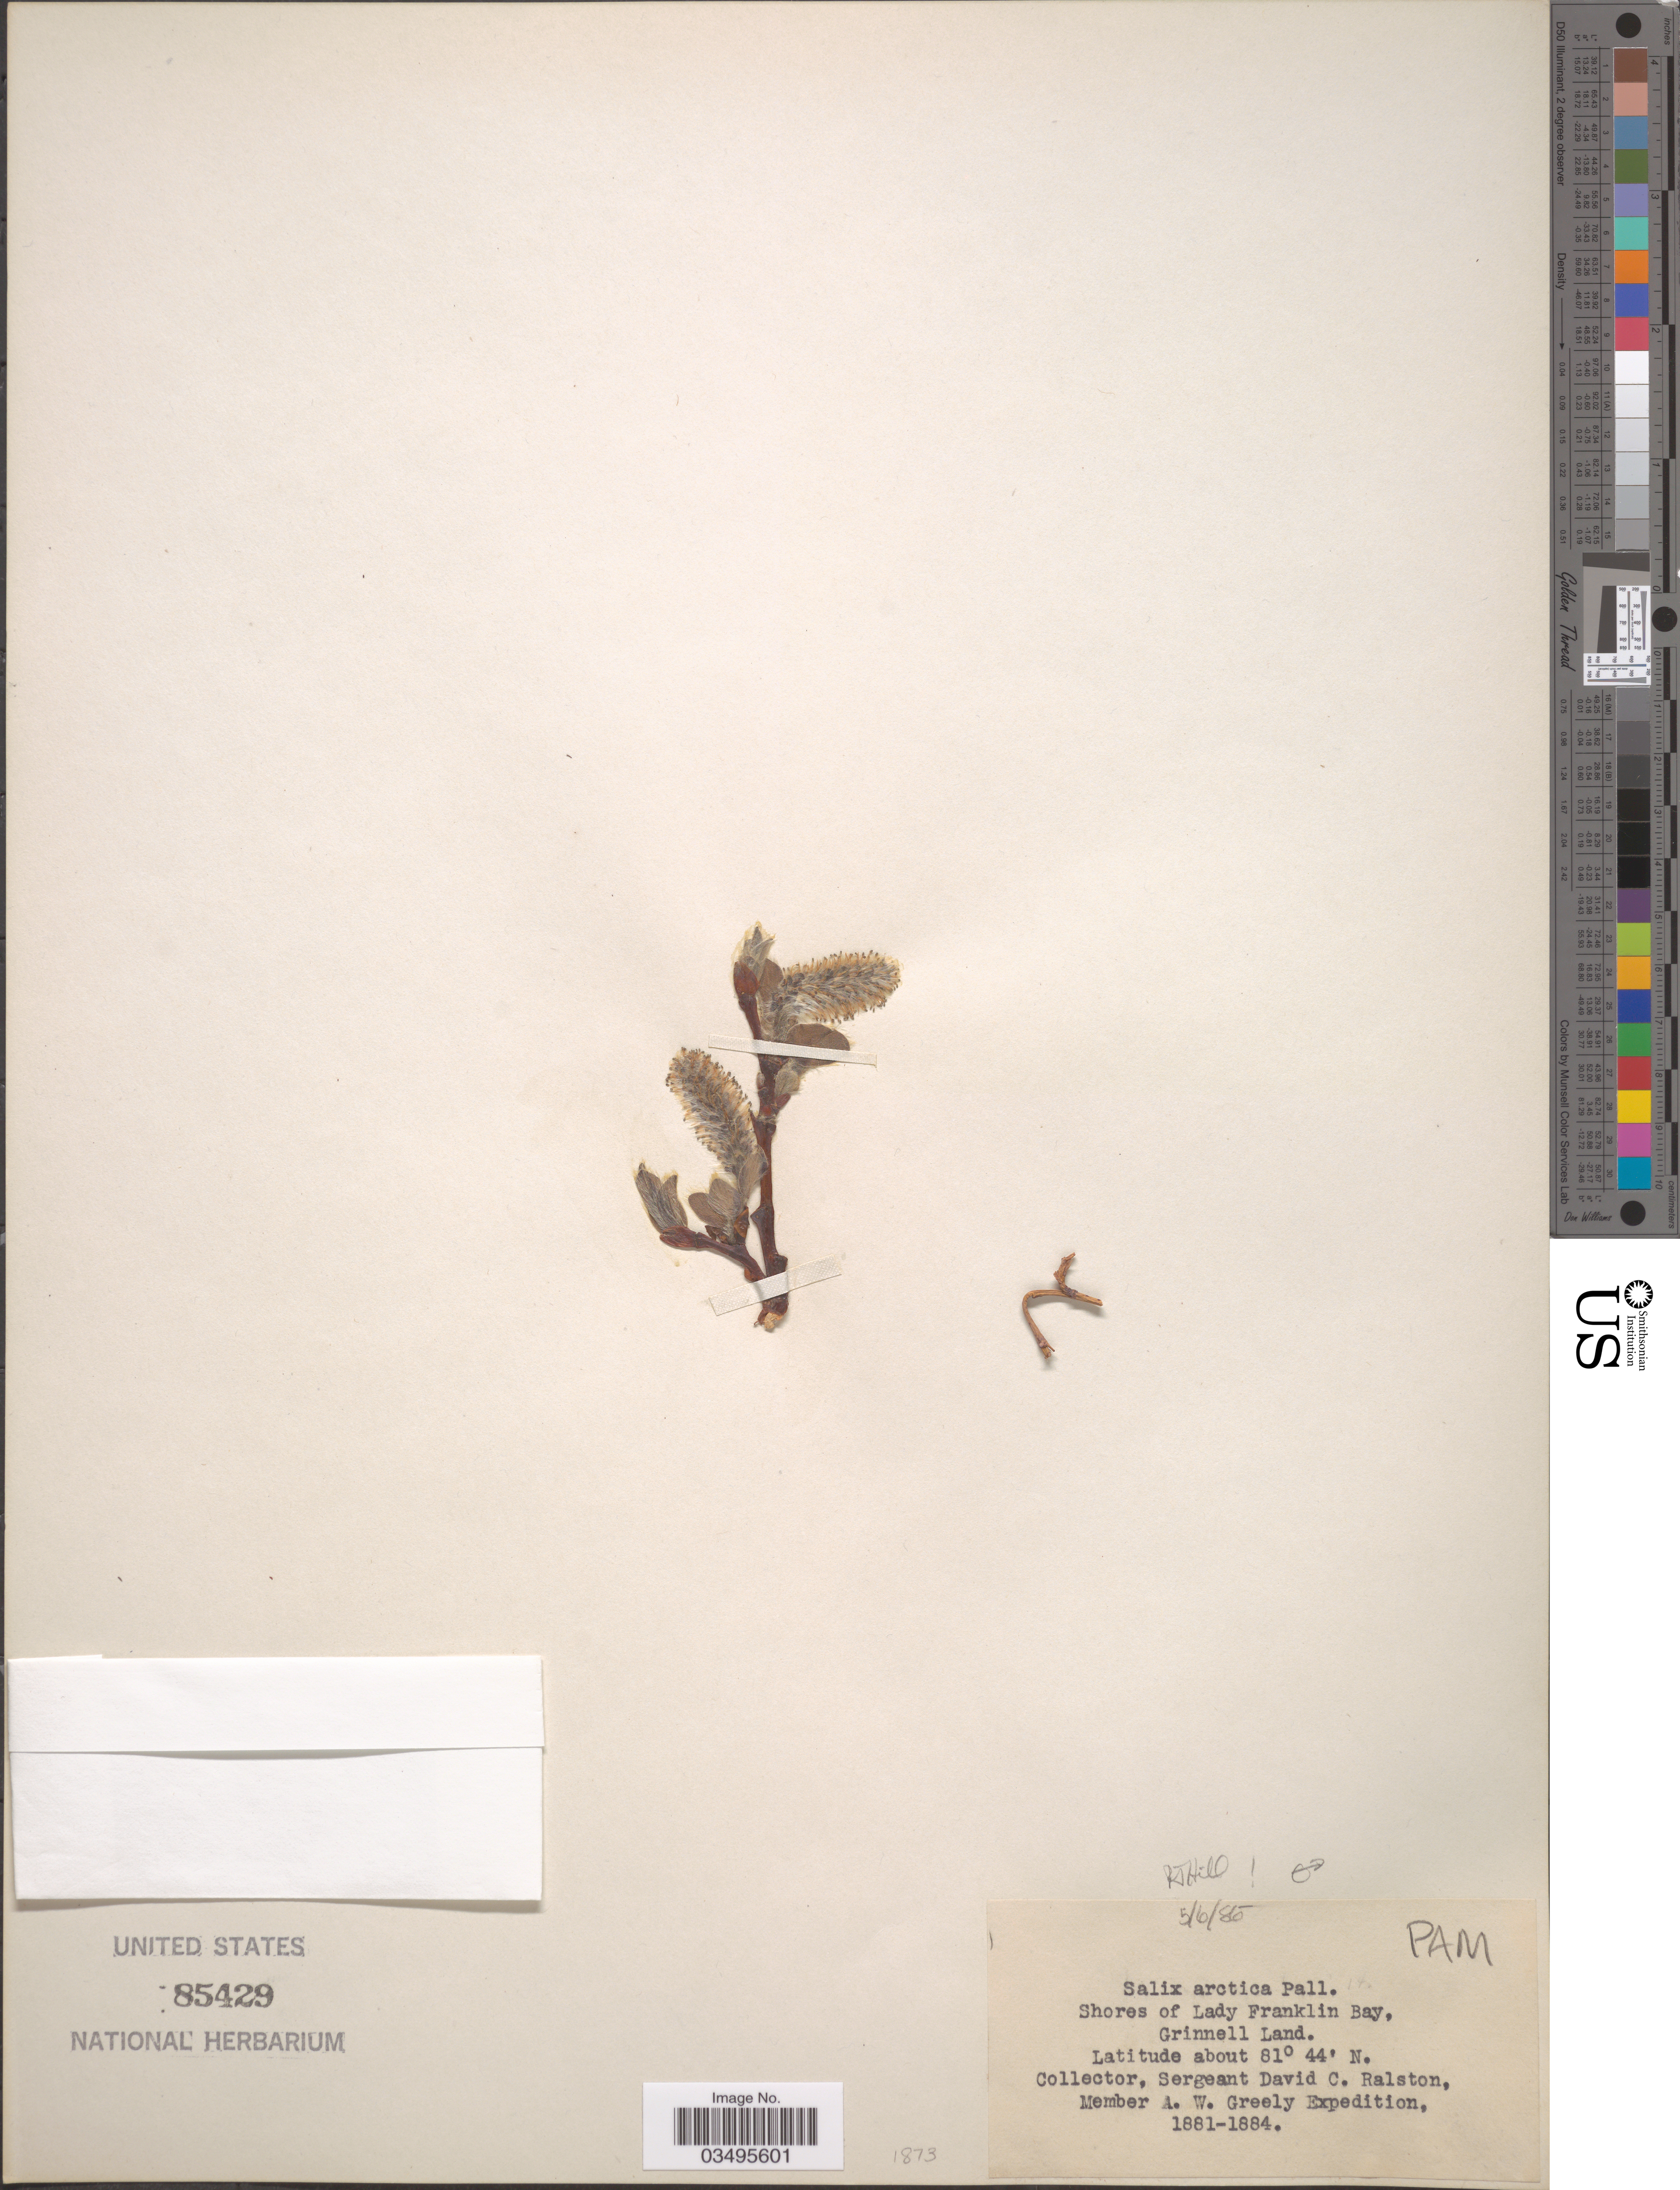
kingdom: Plantae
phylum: Tracheophyta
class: Magnoliopsida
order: Malpighiales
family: Salicaceae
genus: Salix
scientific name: Salix arctica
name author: Pall.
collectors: D. Ralston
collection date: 1881/1884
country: Canada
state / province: Nunavut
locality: Shores of Lady Franklin Bay, Grinnell Land.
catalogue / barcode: US 85429